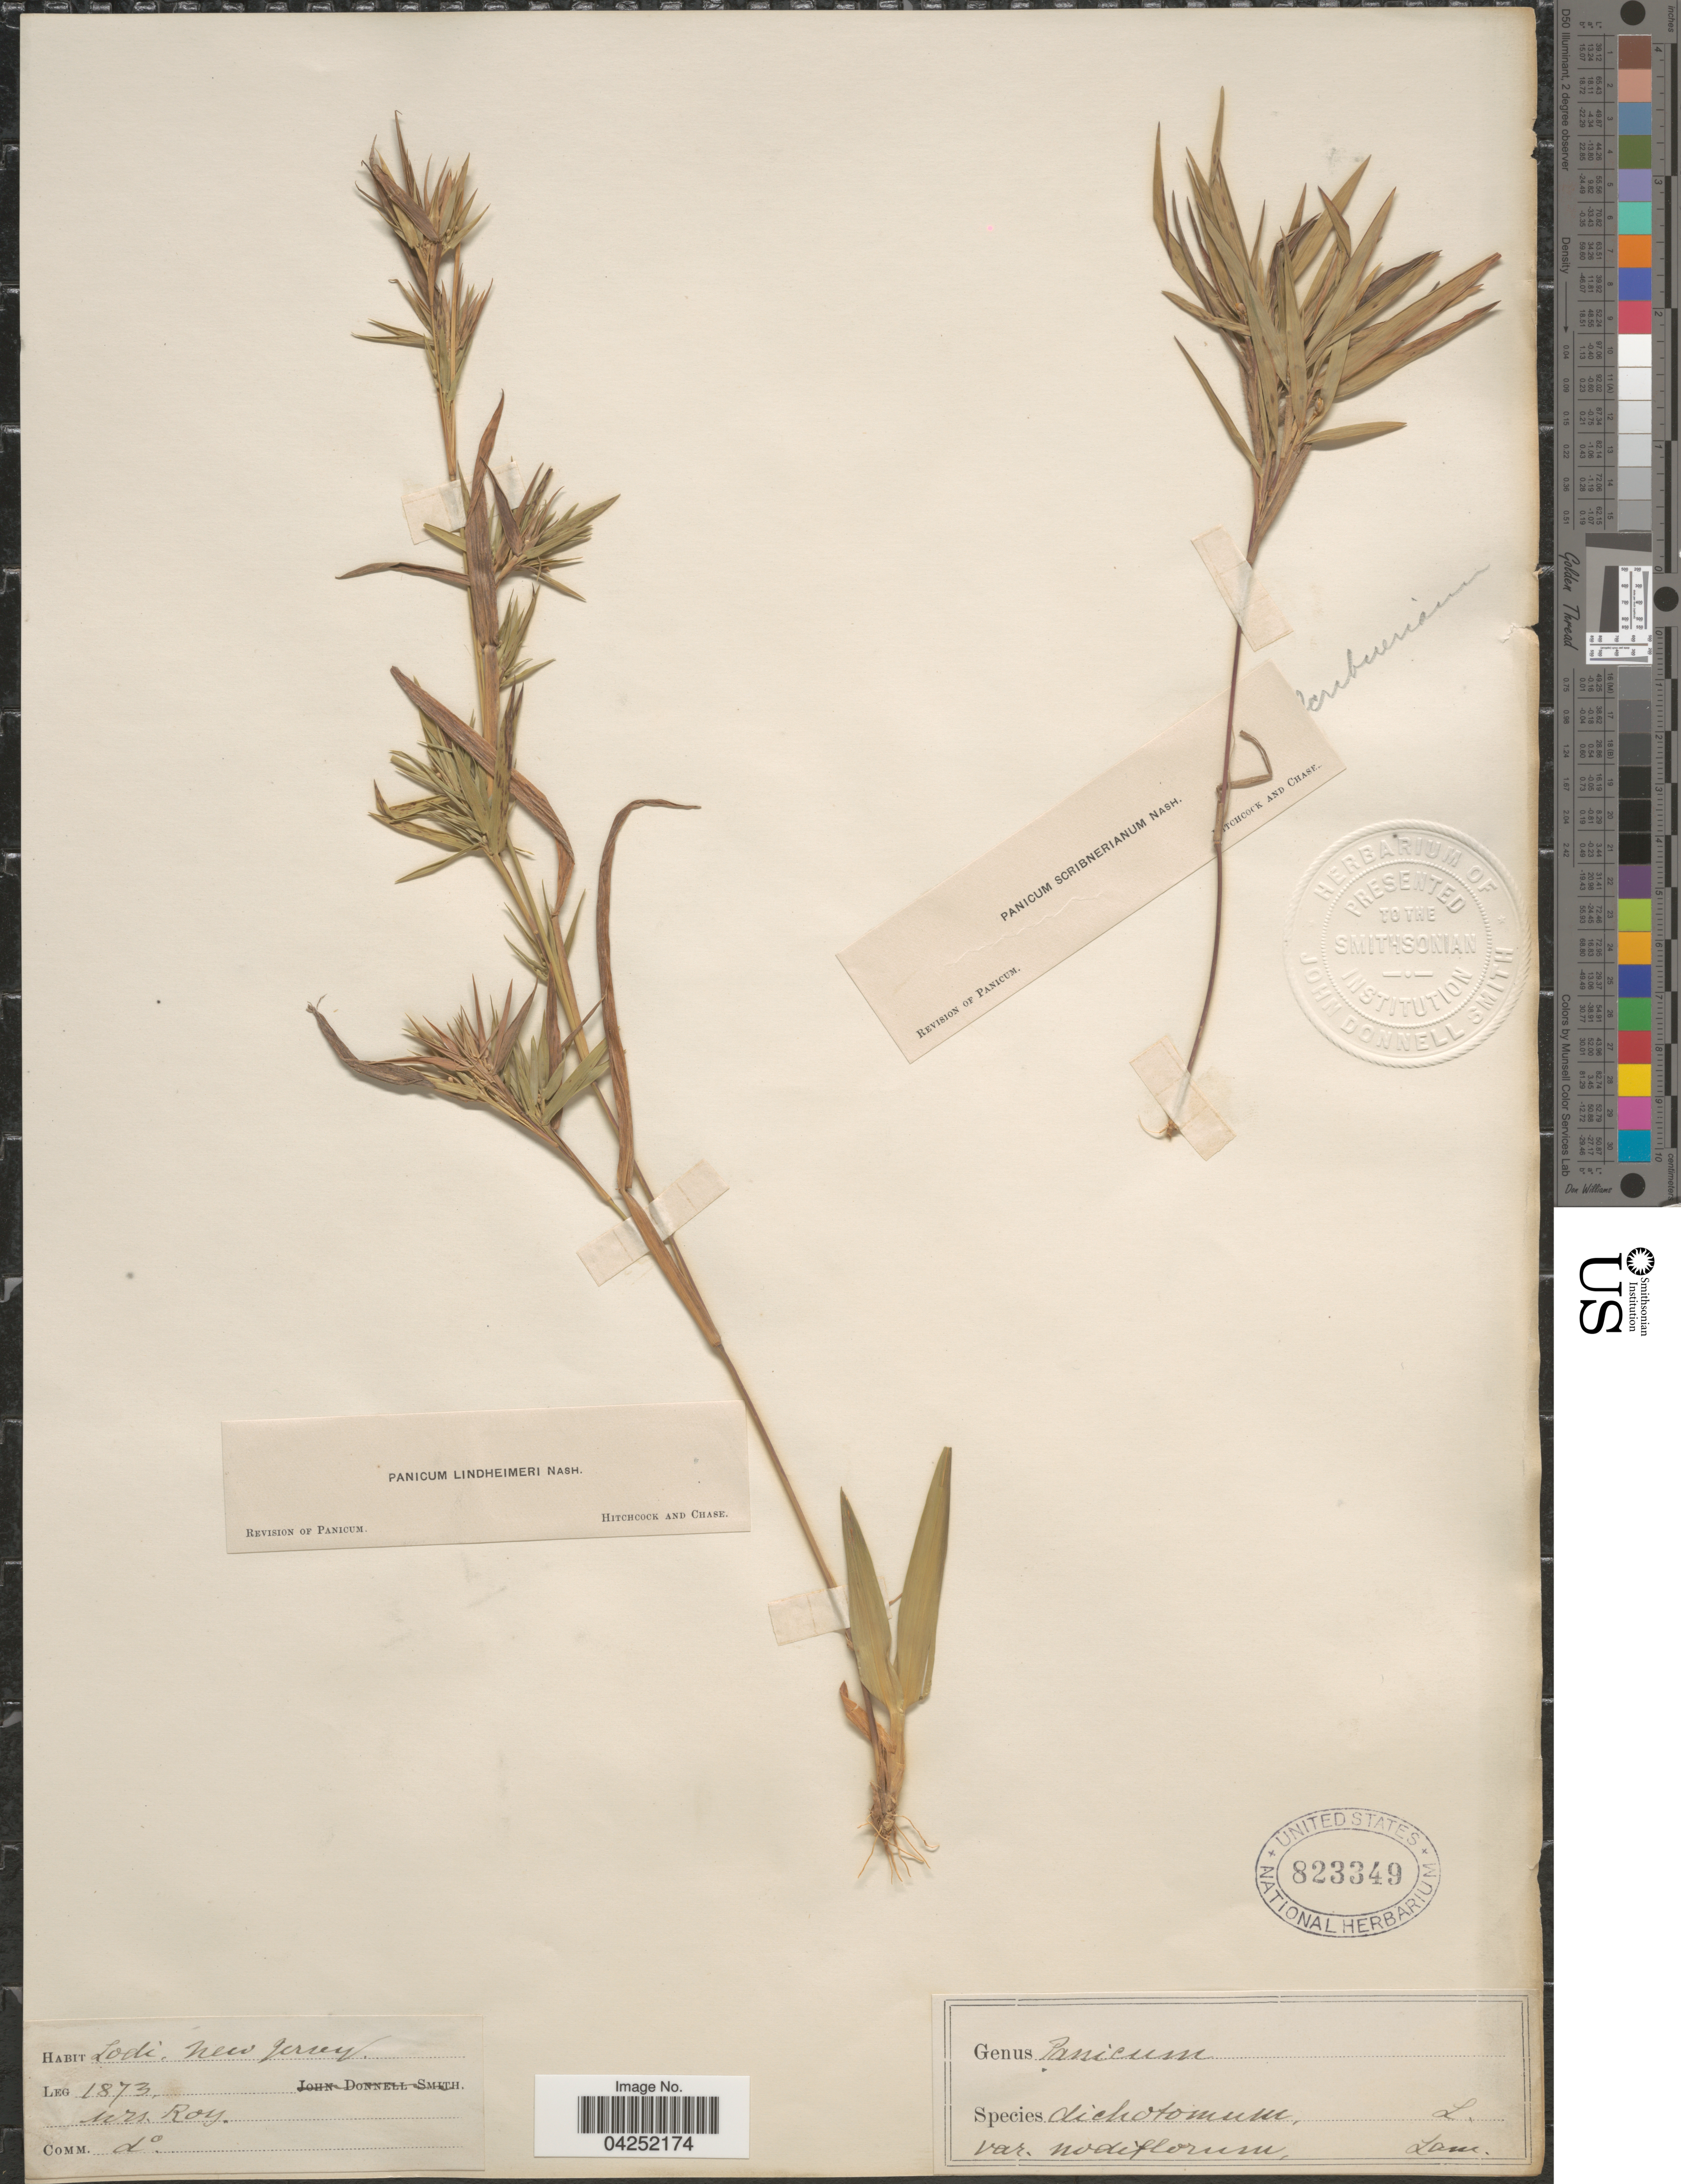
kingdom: Plantae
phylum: Tracheophyta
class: Liliopsida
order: Poales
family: Poaceae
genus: Dichanthelium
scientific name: Dichanthelium acuminatum var. lindheimeri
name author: (Nash) Gould & C.A. Clark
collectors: Roy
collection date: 1873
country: United States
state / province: New Jersey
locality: Lodi.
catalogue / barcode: US 823349